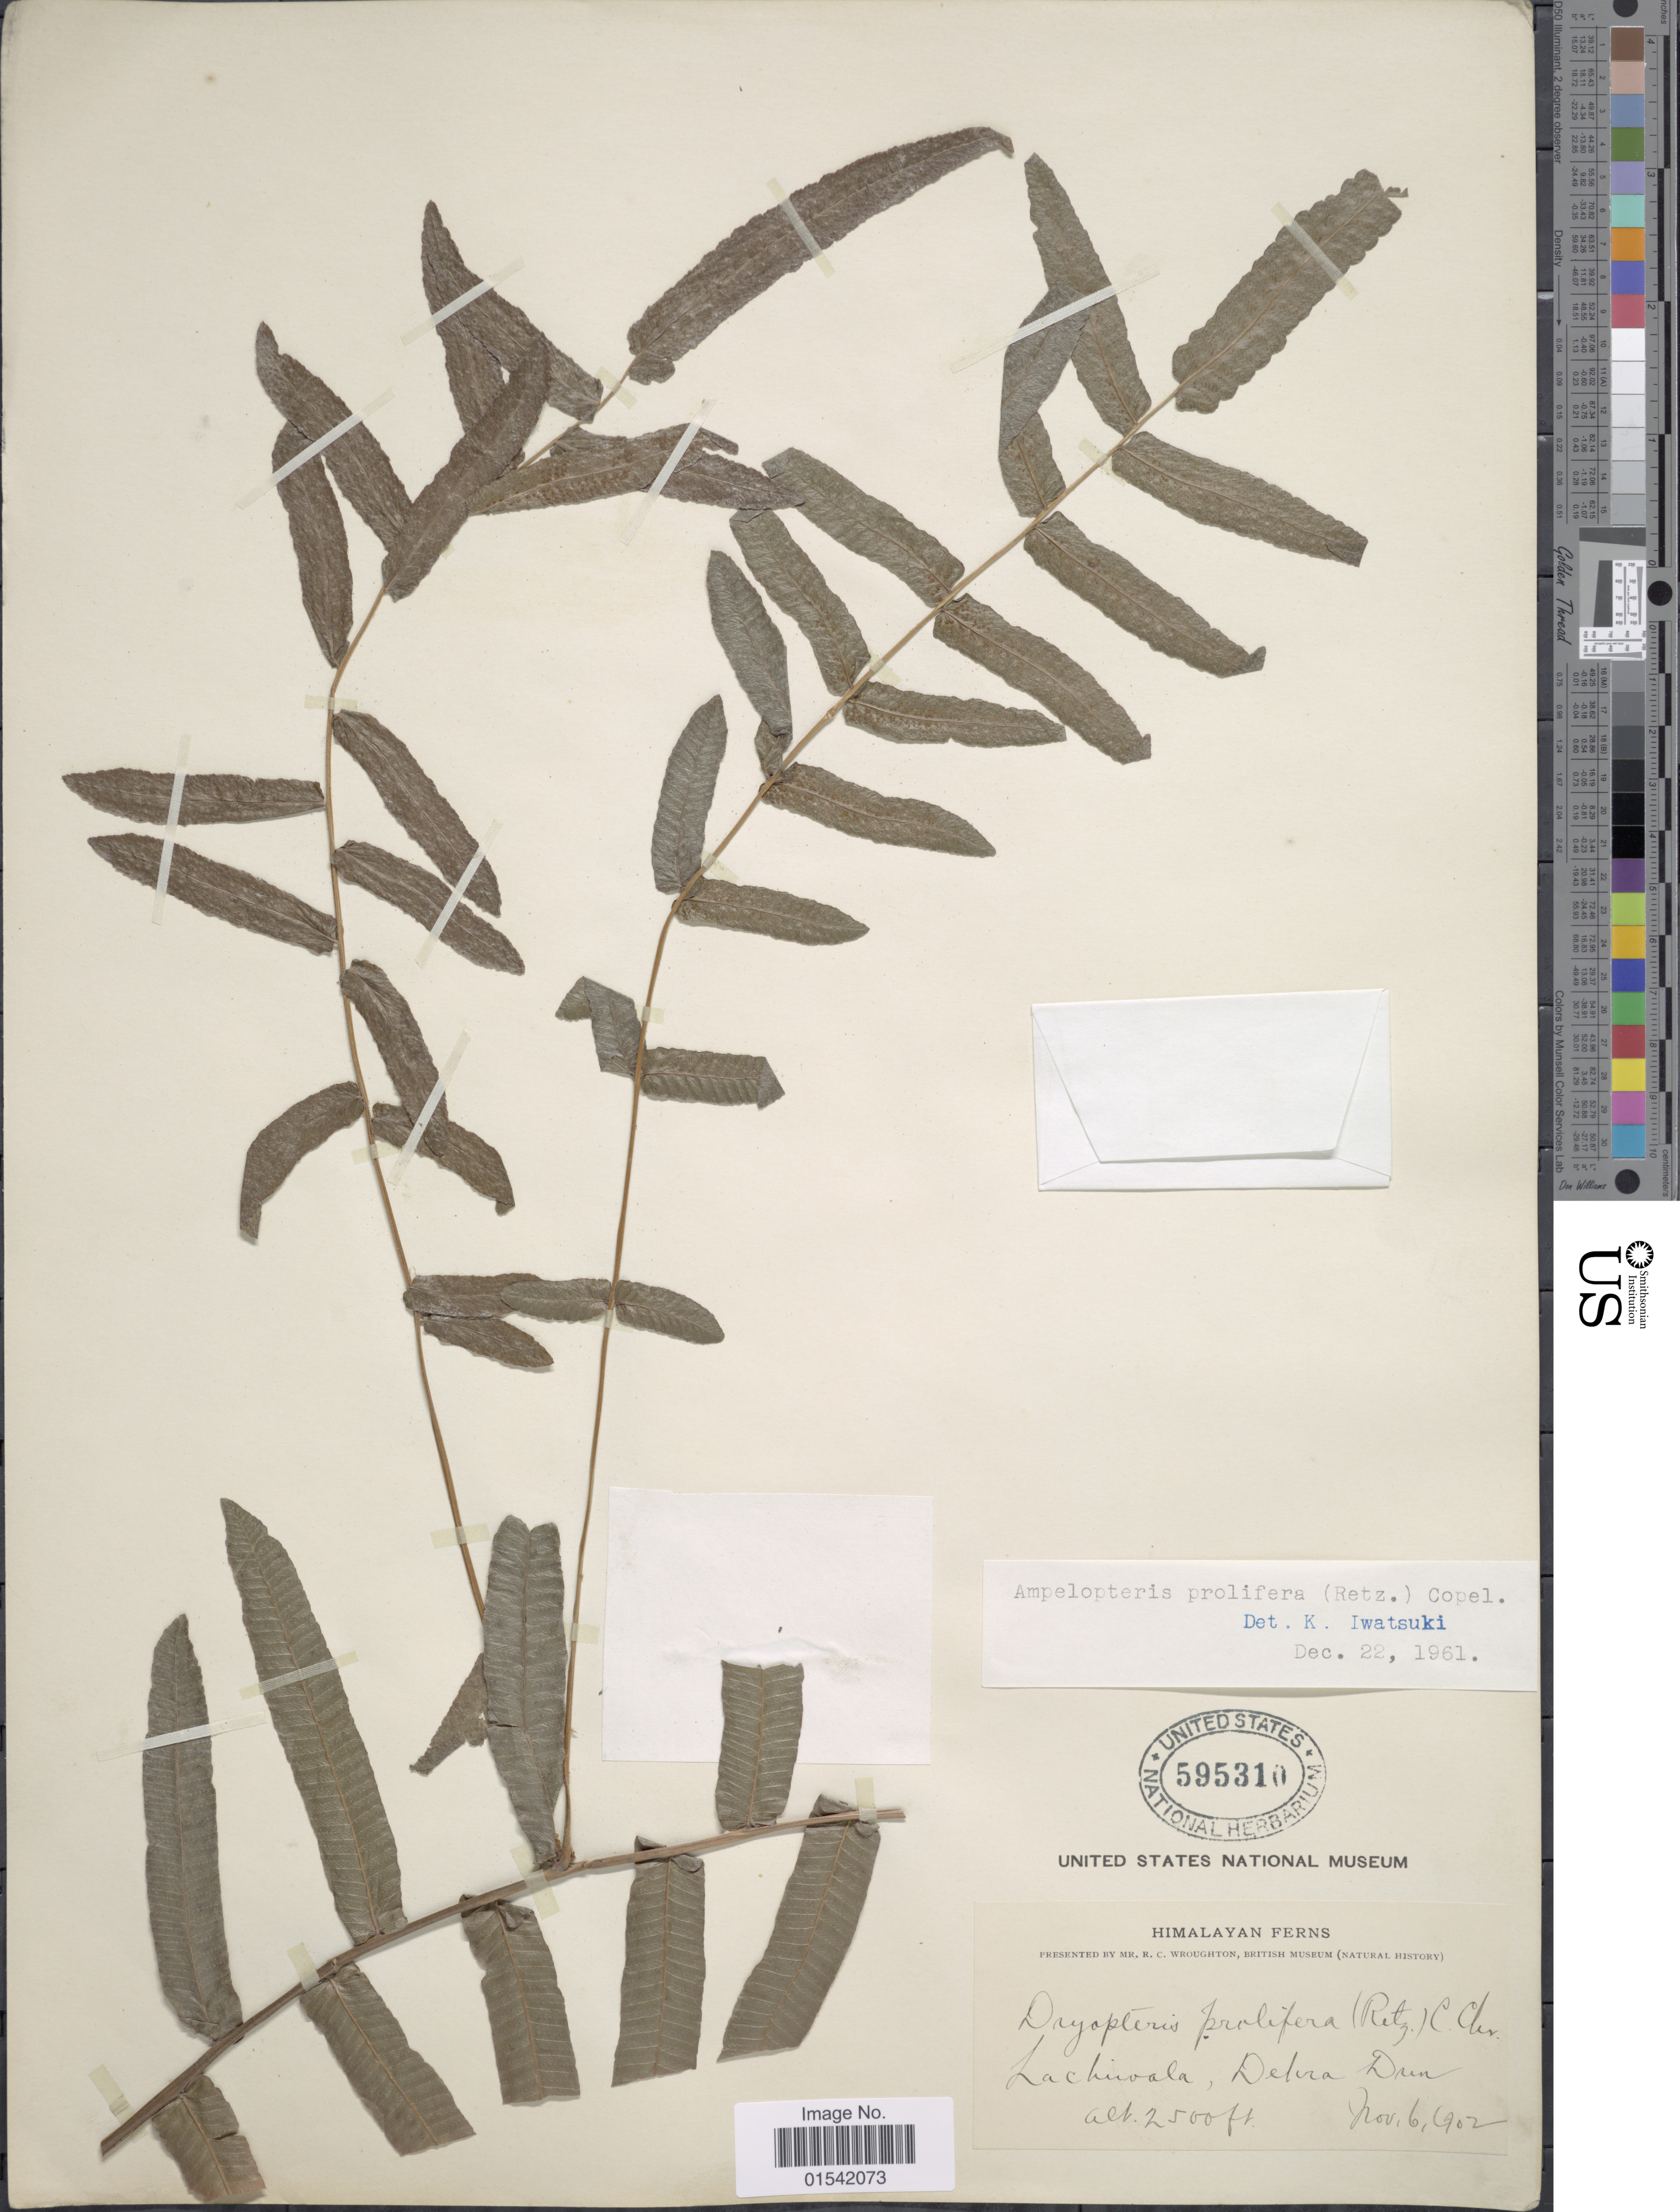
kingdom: Plantae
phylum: Tracheophyta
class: Polypodiopsida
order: Polypodiales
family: Thelypteridaceae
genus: Ampelopteris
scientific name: Ampelopteris prolifera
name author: (Retz.) Copel.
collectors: R. Wroughton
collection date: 1902-11-06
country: India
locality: Himalayan Ferns, Lachiwala, Dehra Dun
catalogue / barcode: US 595310